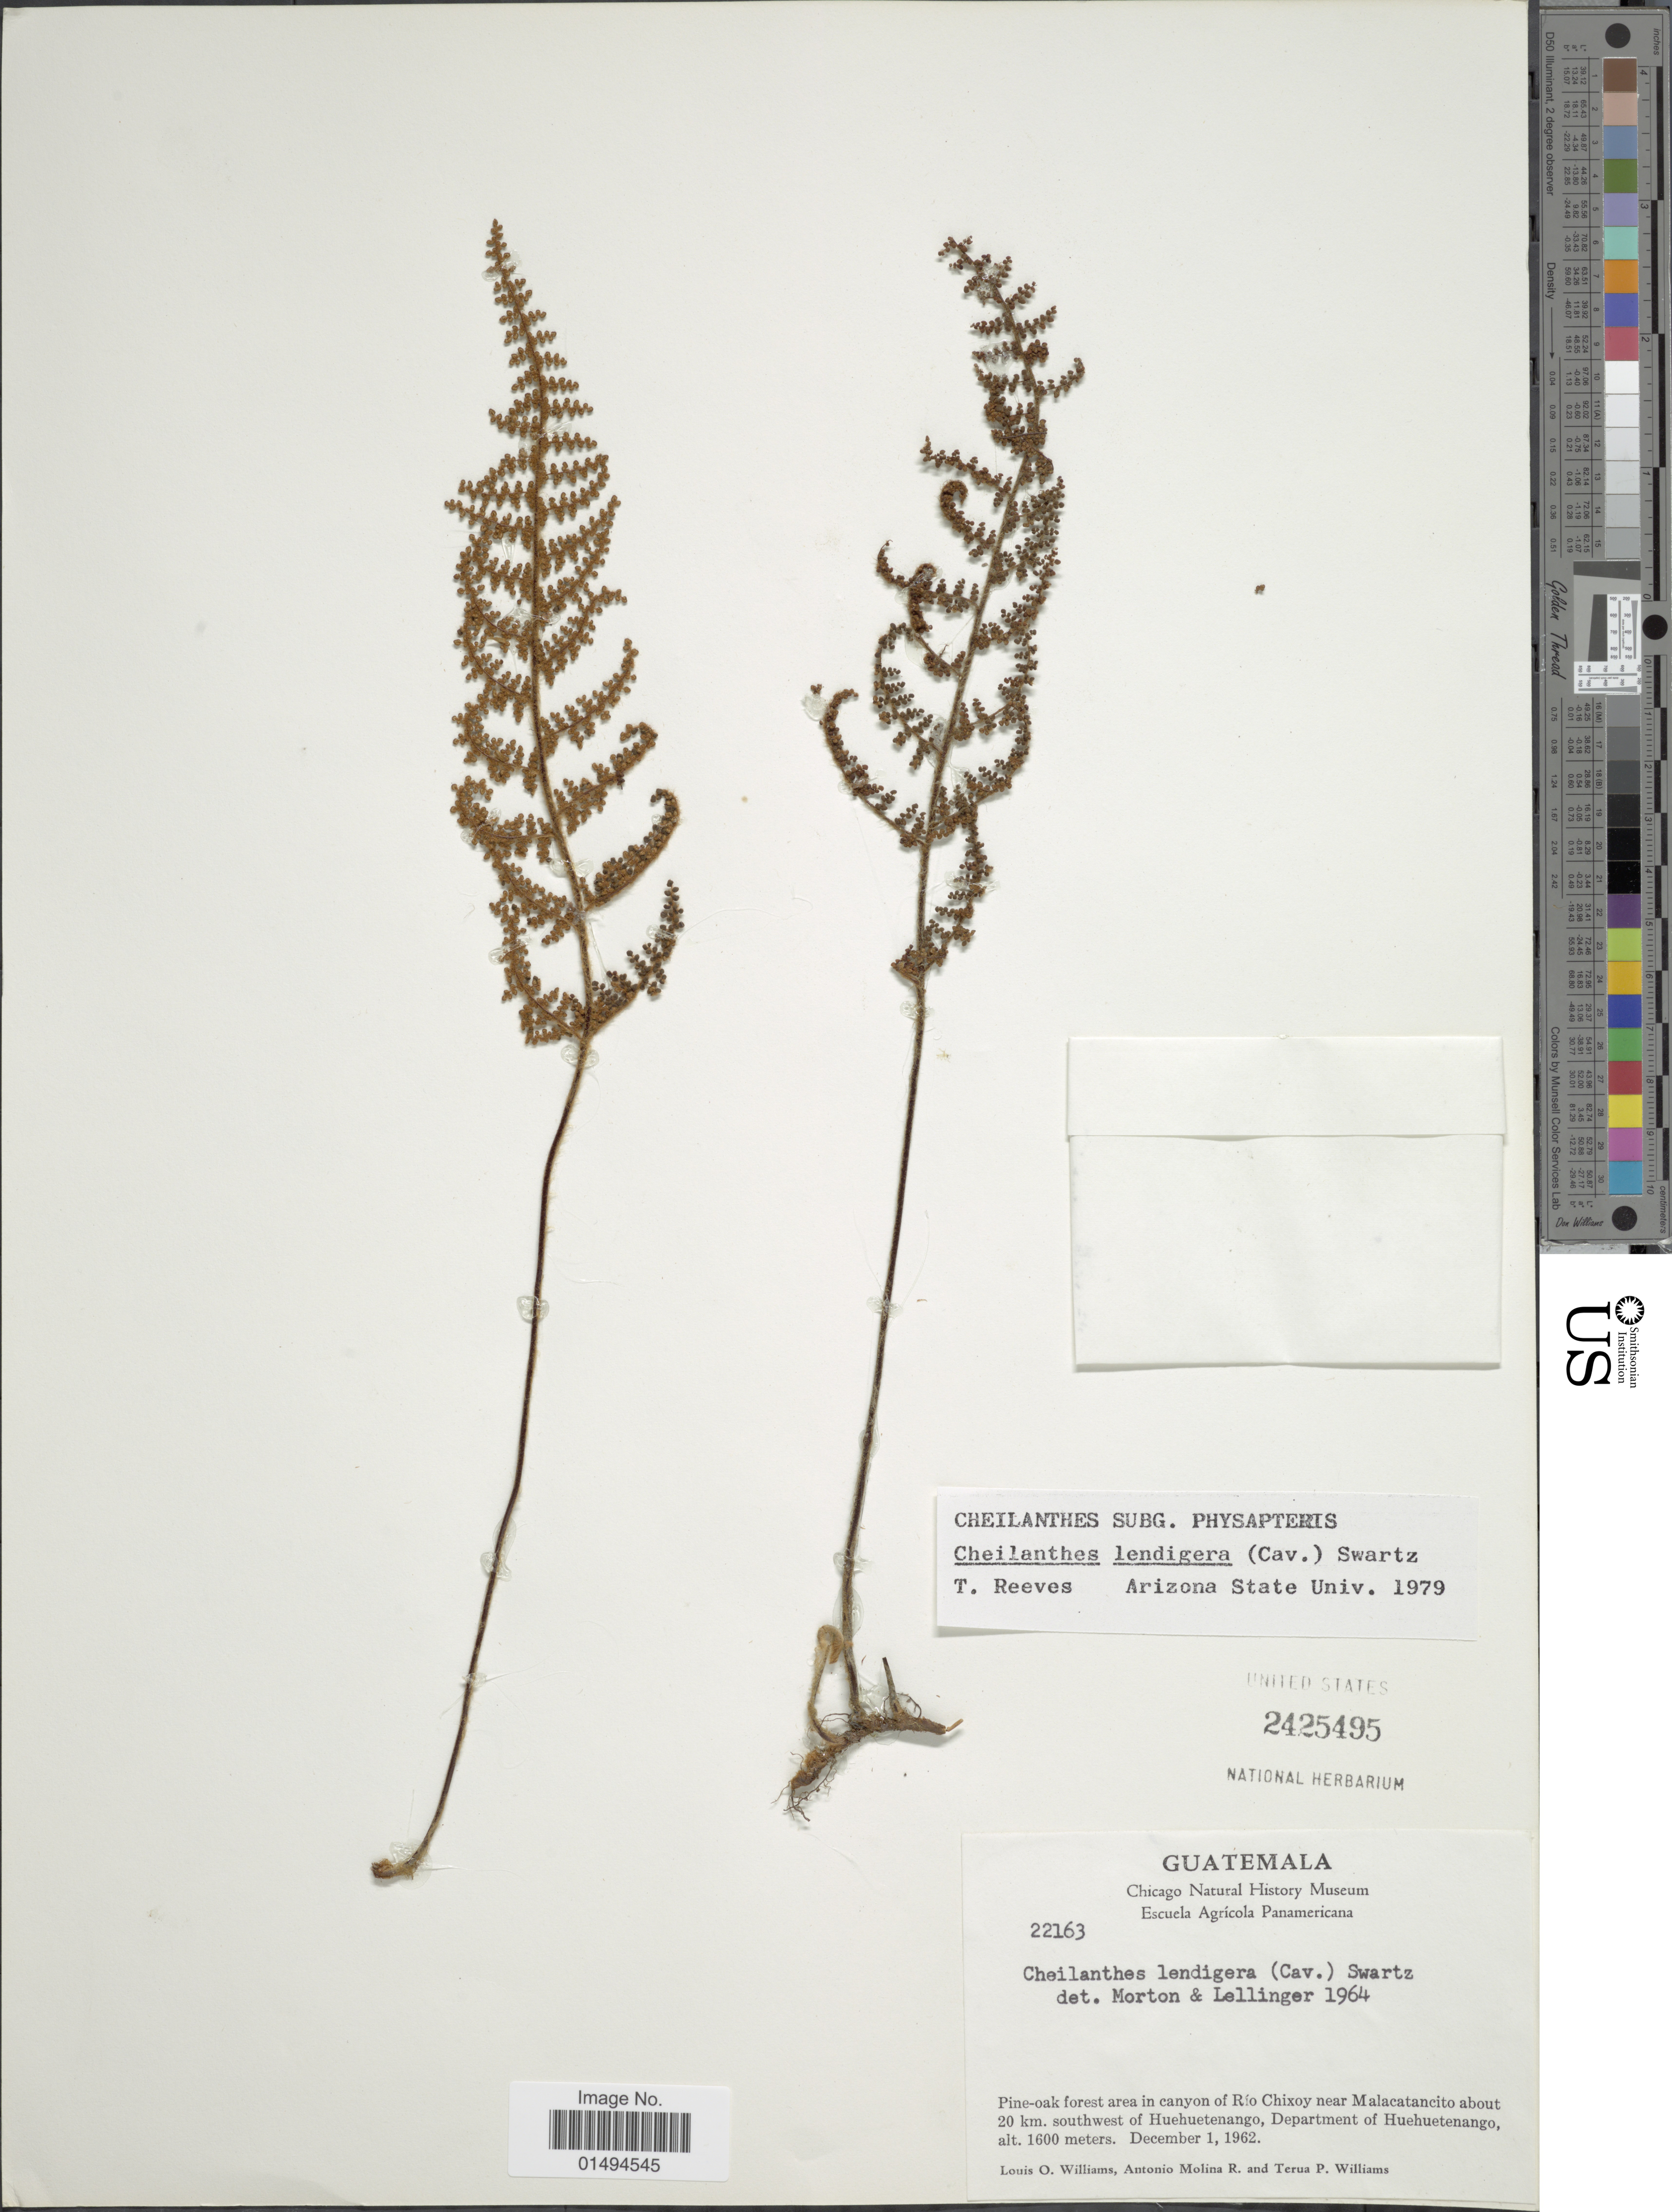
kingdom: Plantae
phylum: Tracheophyta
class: Polypodiopsida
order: Polypodiales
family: Pteridaceae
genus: Myriopteris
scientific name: Myriopteris lendigera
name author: (Cav.) J. Sm.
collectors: L. G. Williams, A. Molina R. & T. P. Williams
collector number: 22163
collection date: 1962-12-01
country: Guatemala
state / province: Huehuetenango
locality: Pine-oak forest area in canyon of Rio Chixoy near Malacatancito about 20 km. southwest of Huehuetango, Department of Huehuetango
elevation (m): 1600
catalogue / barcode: US 2425495